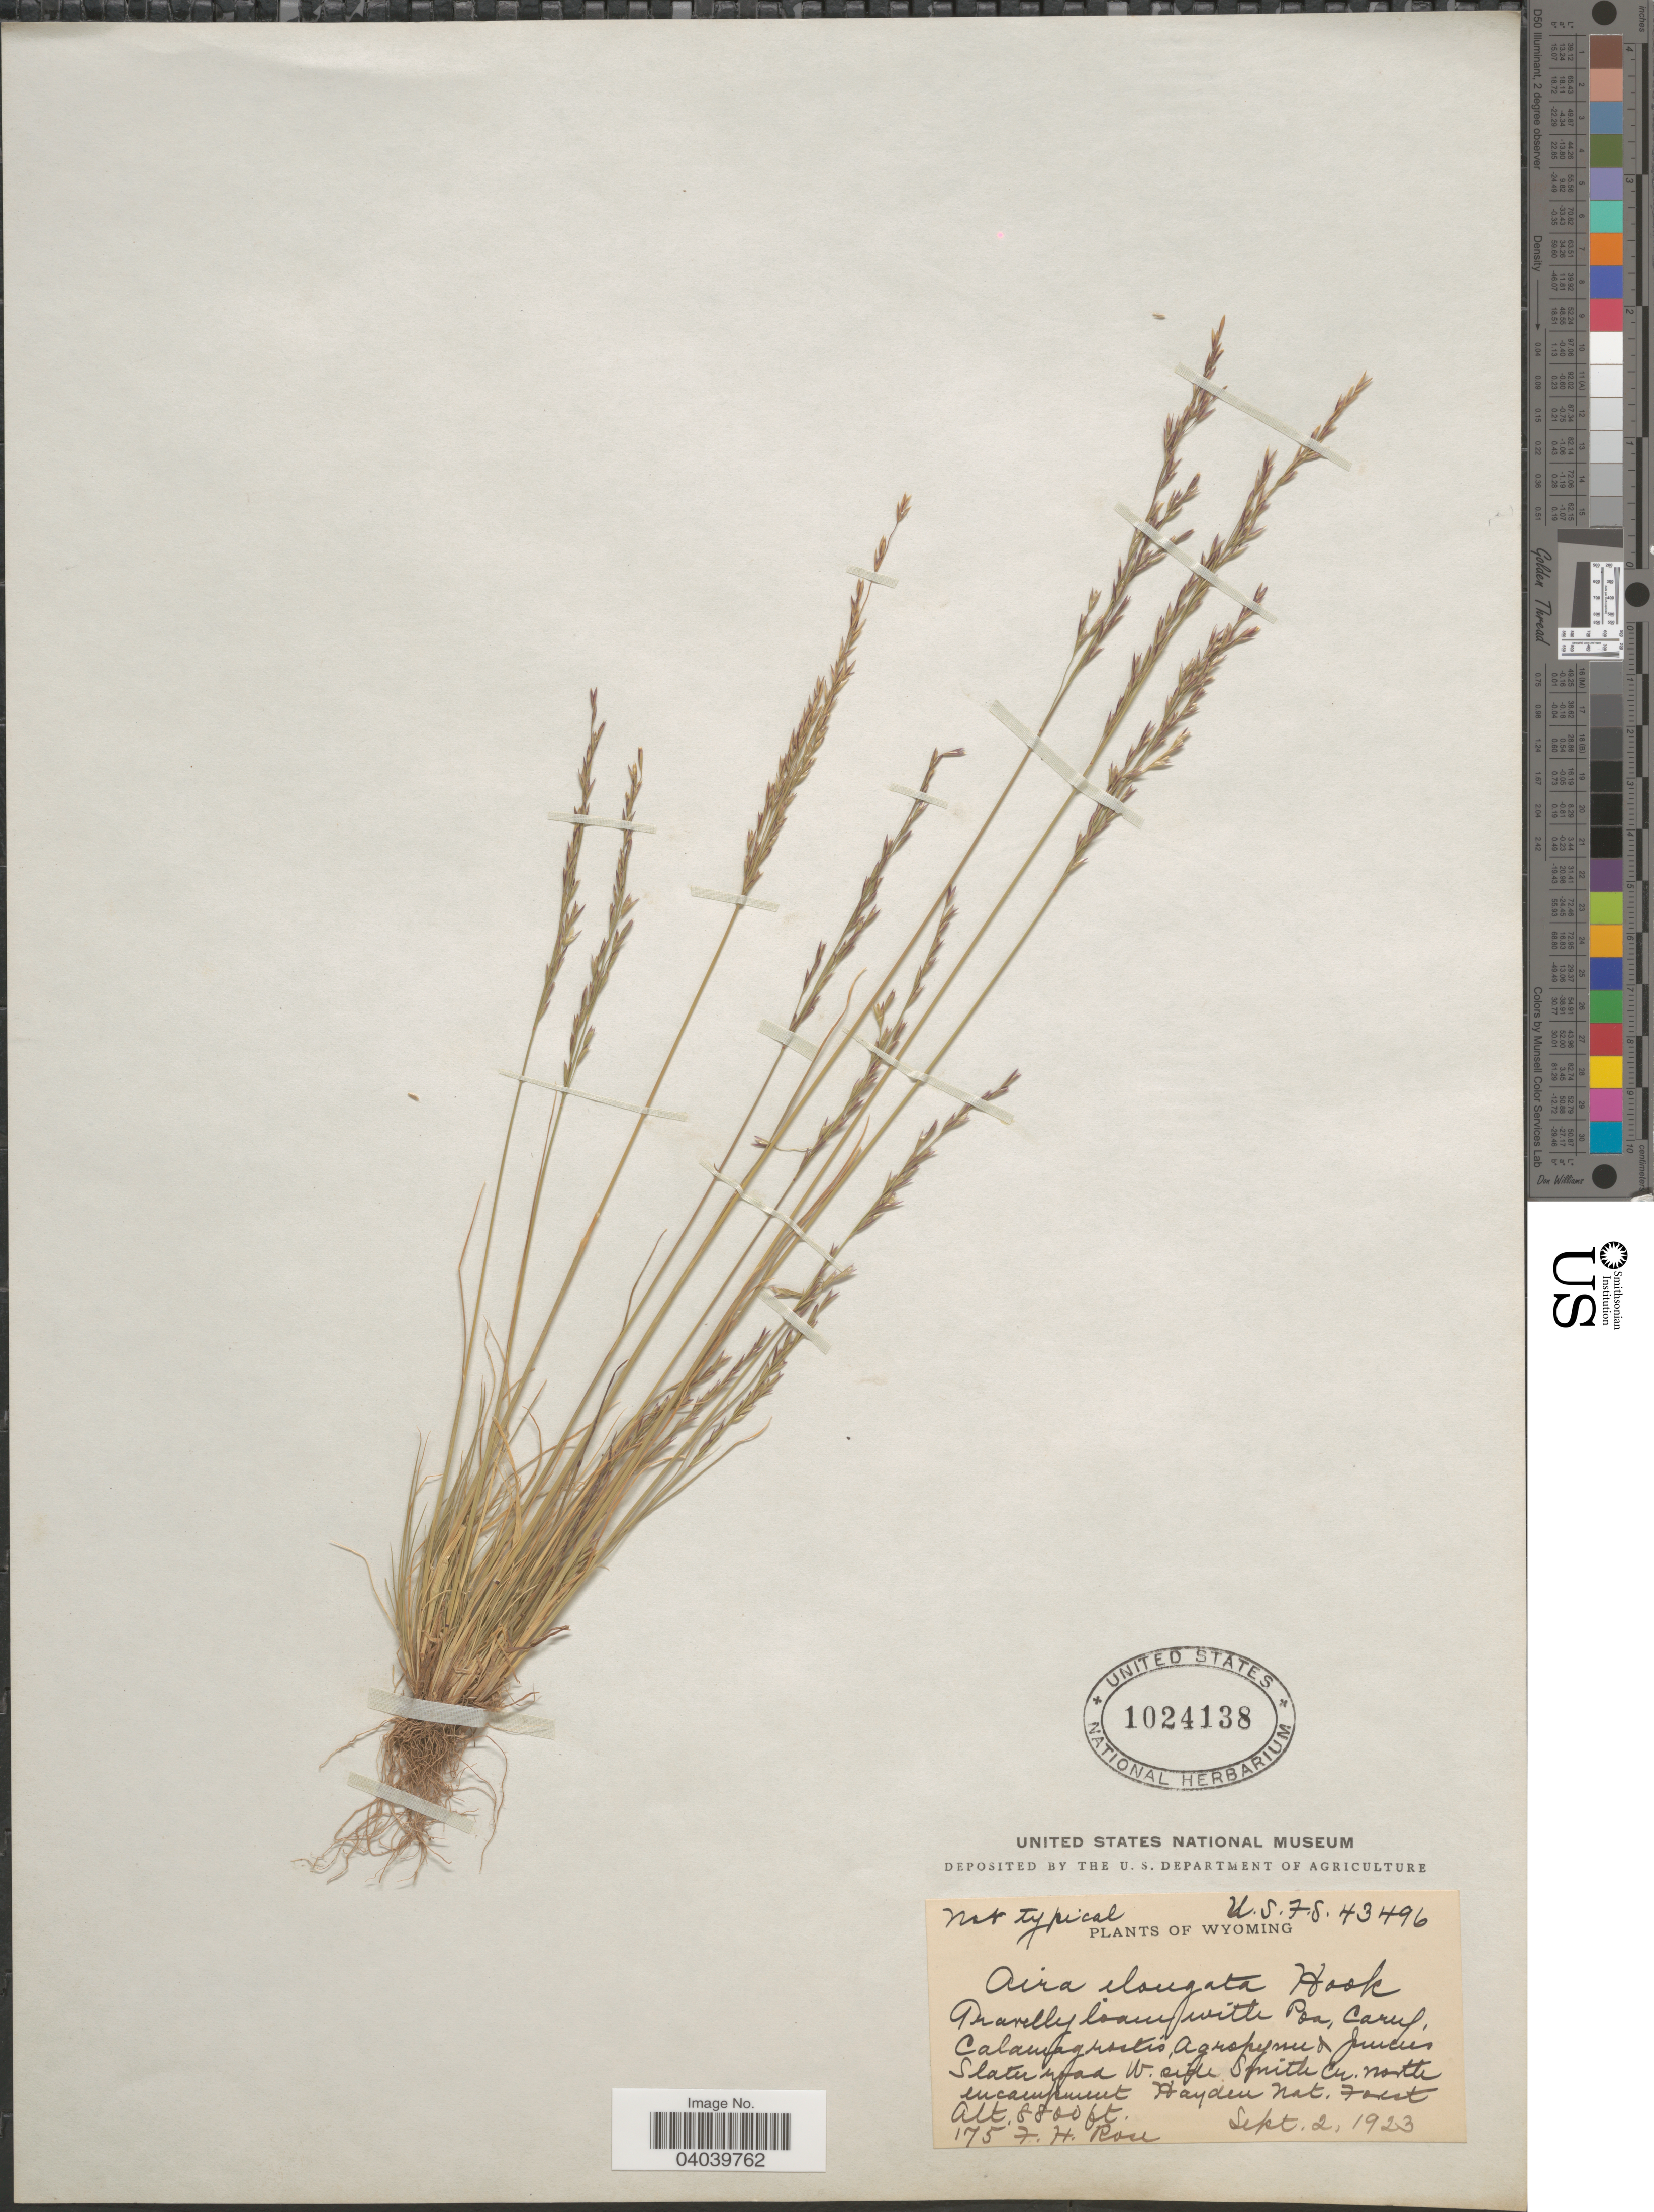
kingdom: Plantae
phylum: Tracheophyta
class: Liliopsida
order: Poales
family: Poaceae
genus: Deschampsia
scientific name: Deschampsia elongata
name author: (Hook.) Munro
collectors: F. H. Rose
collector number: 175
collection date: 1923-09-02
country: United States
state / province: Wyoming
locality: Slater road W. side Smith cr. north encampment Hayden Nat. Forest.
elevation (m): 2682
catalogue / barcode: US 1024138